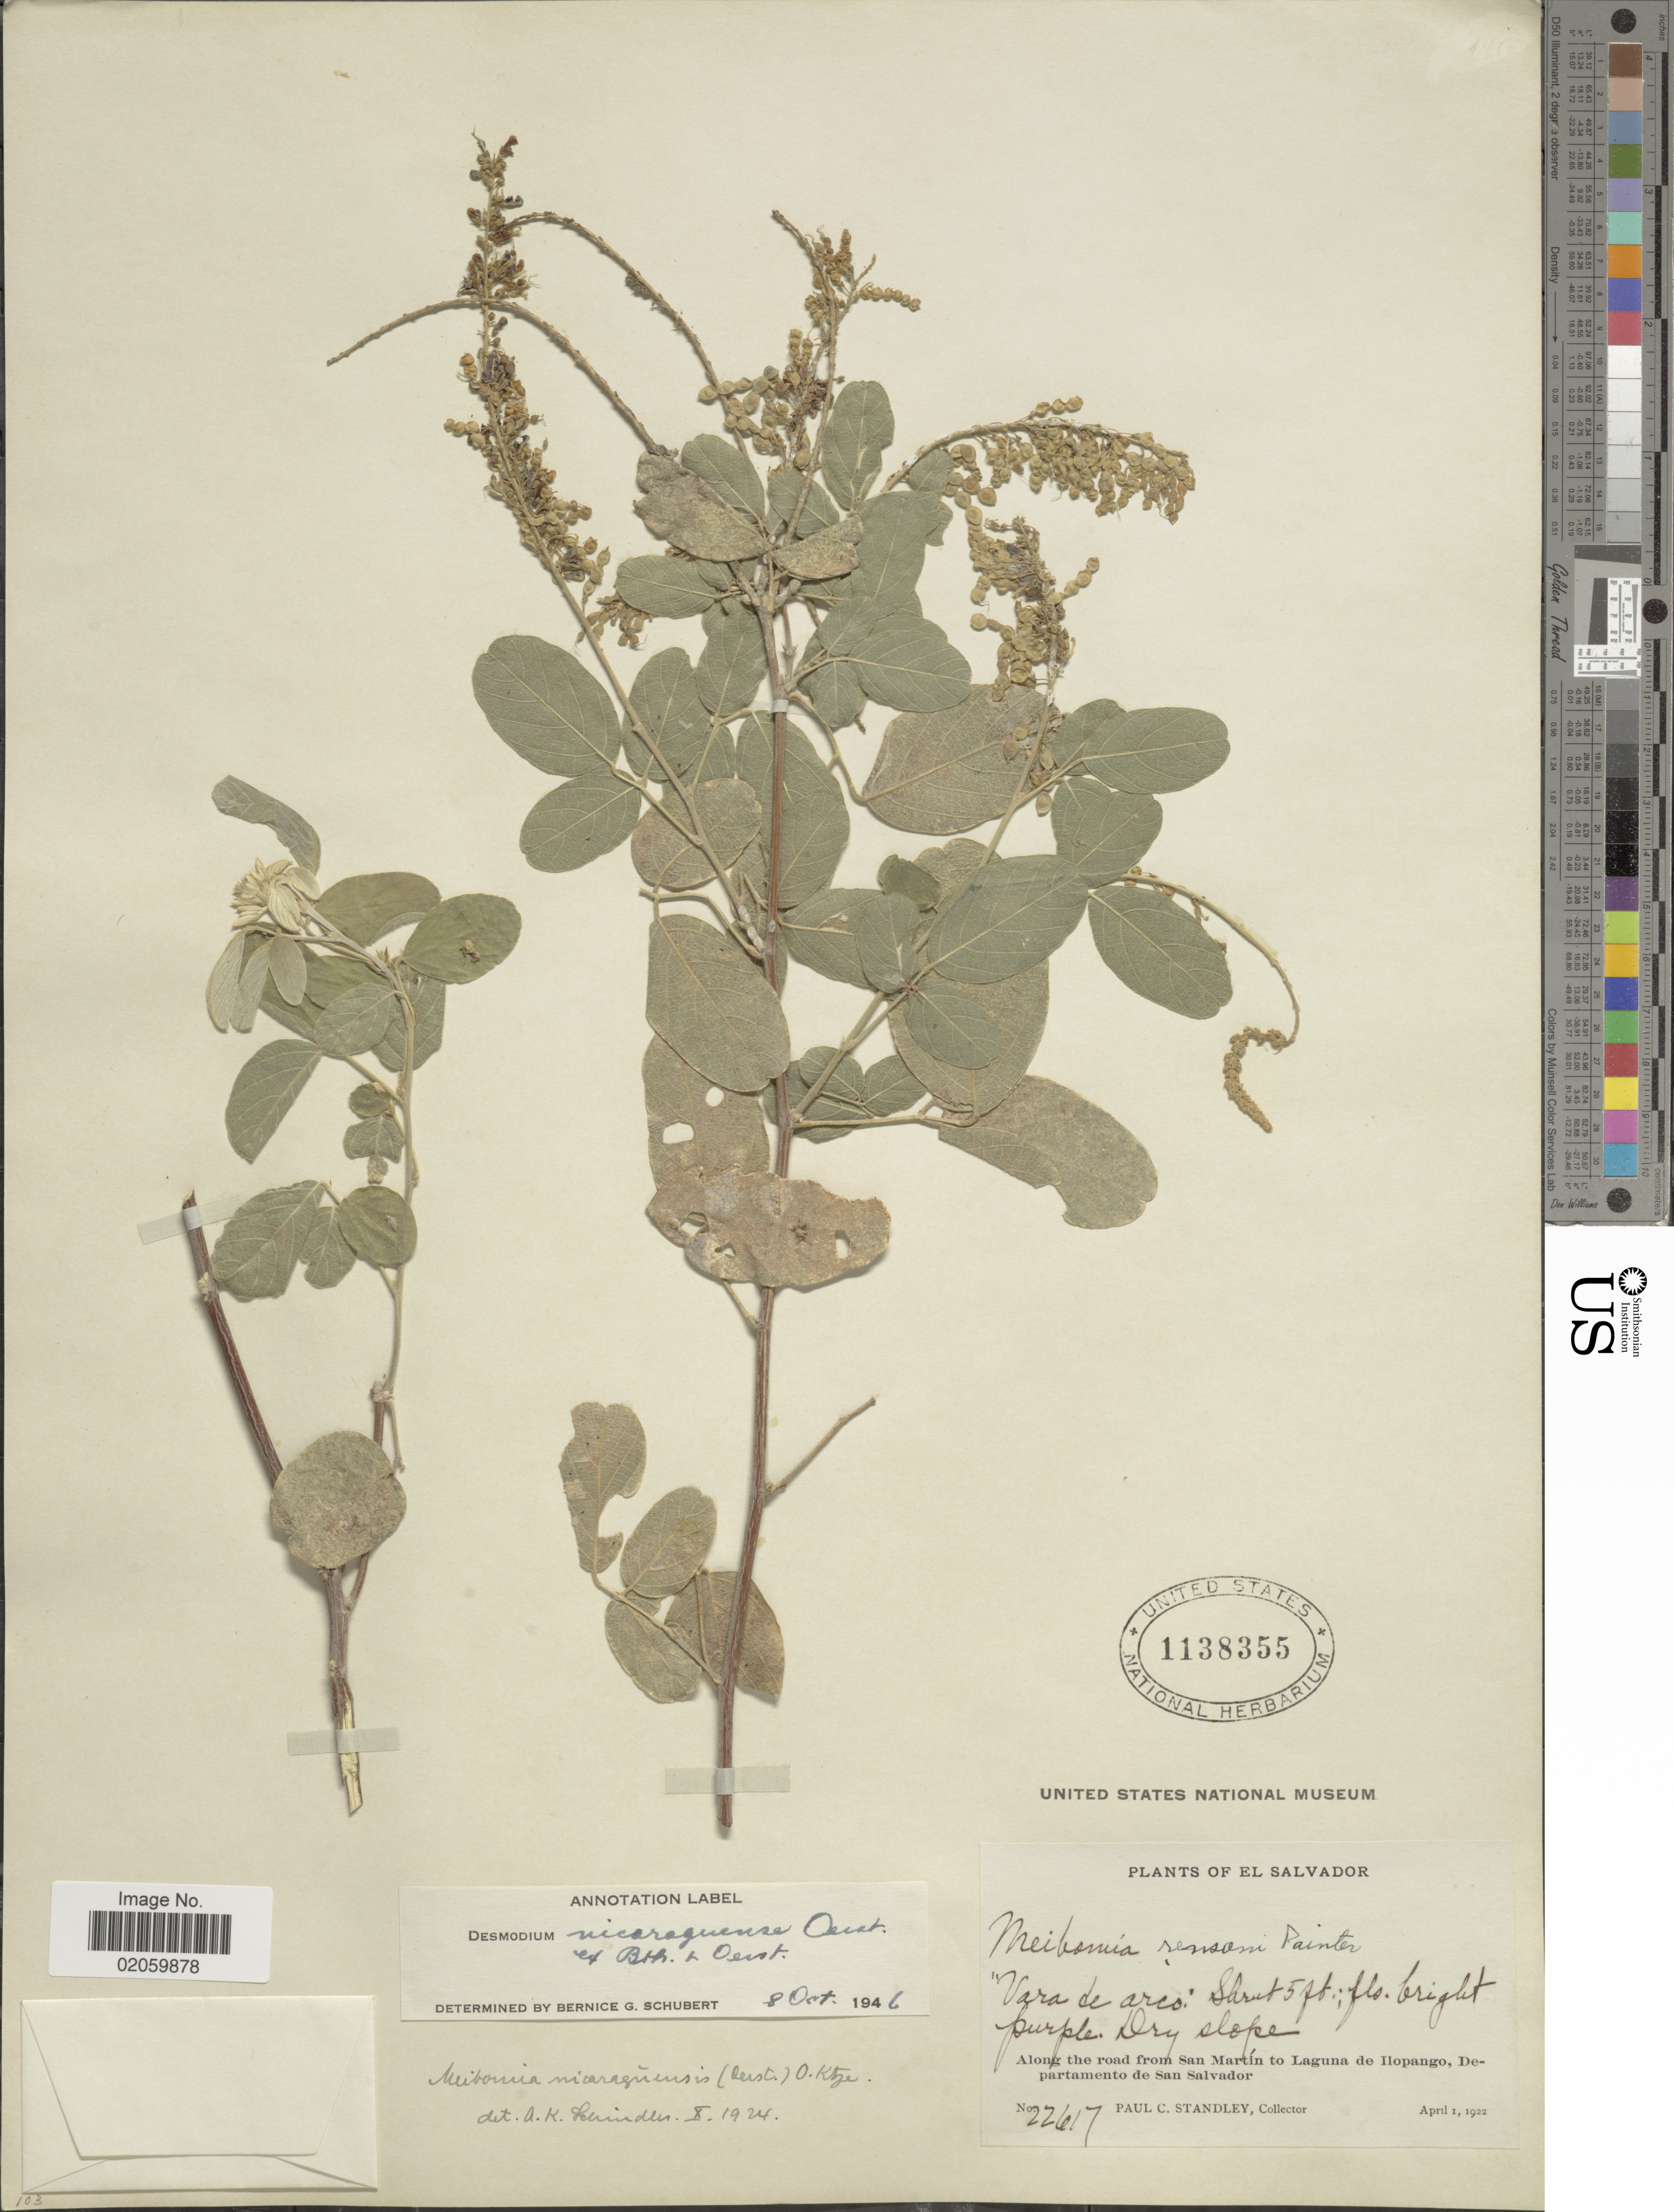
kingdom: Plantae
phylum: Tracheophyta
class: Magnoliopsida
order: Fabales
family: Fabaceae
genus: Desmodium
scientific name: Desmodium nicaraguense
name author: Oerst.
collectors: P. C. Standley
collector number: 22617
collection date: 1922-04-01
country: El Salvador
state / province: San Salvador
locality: Along the road from San Martin to Laguna de Ilopango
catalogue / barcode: US 1138355